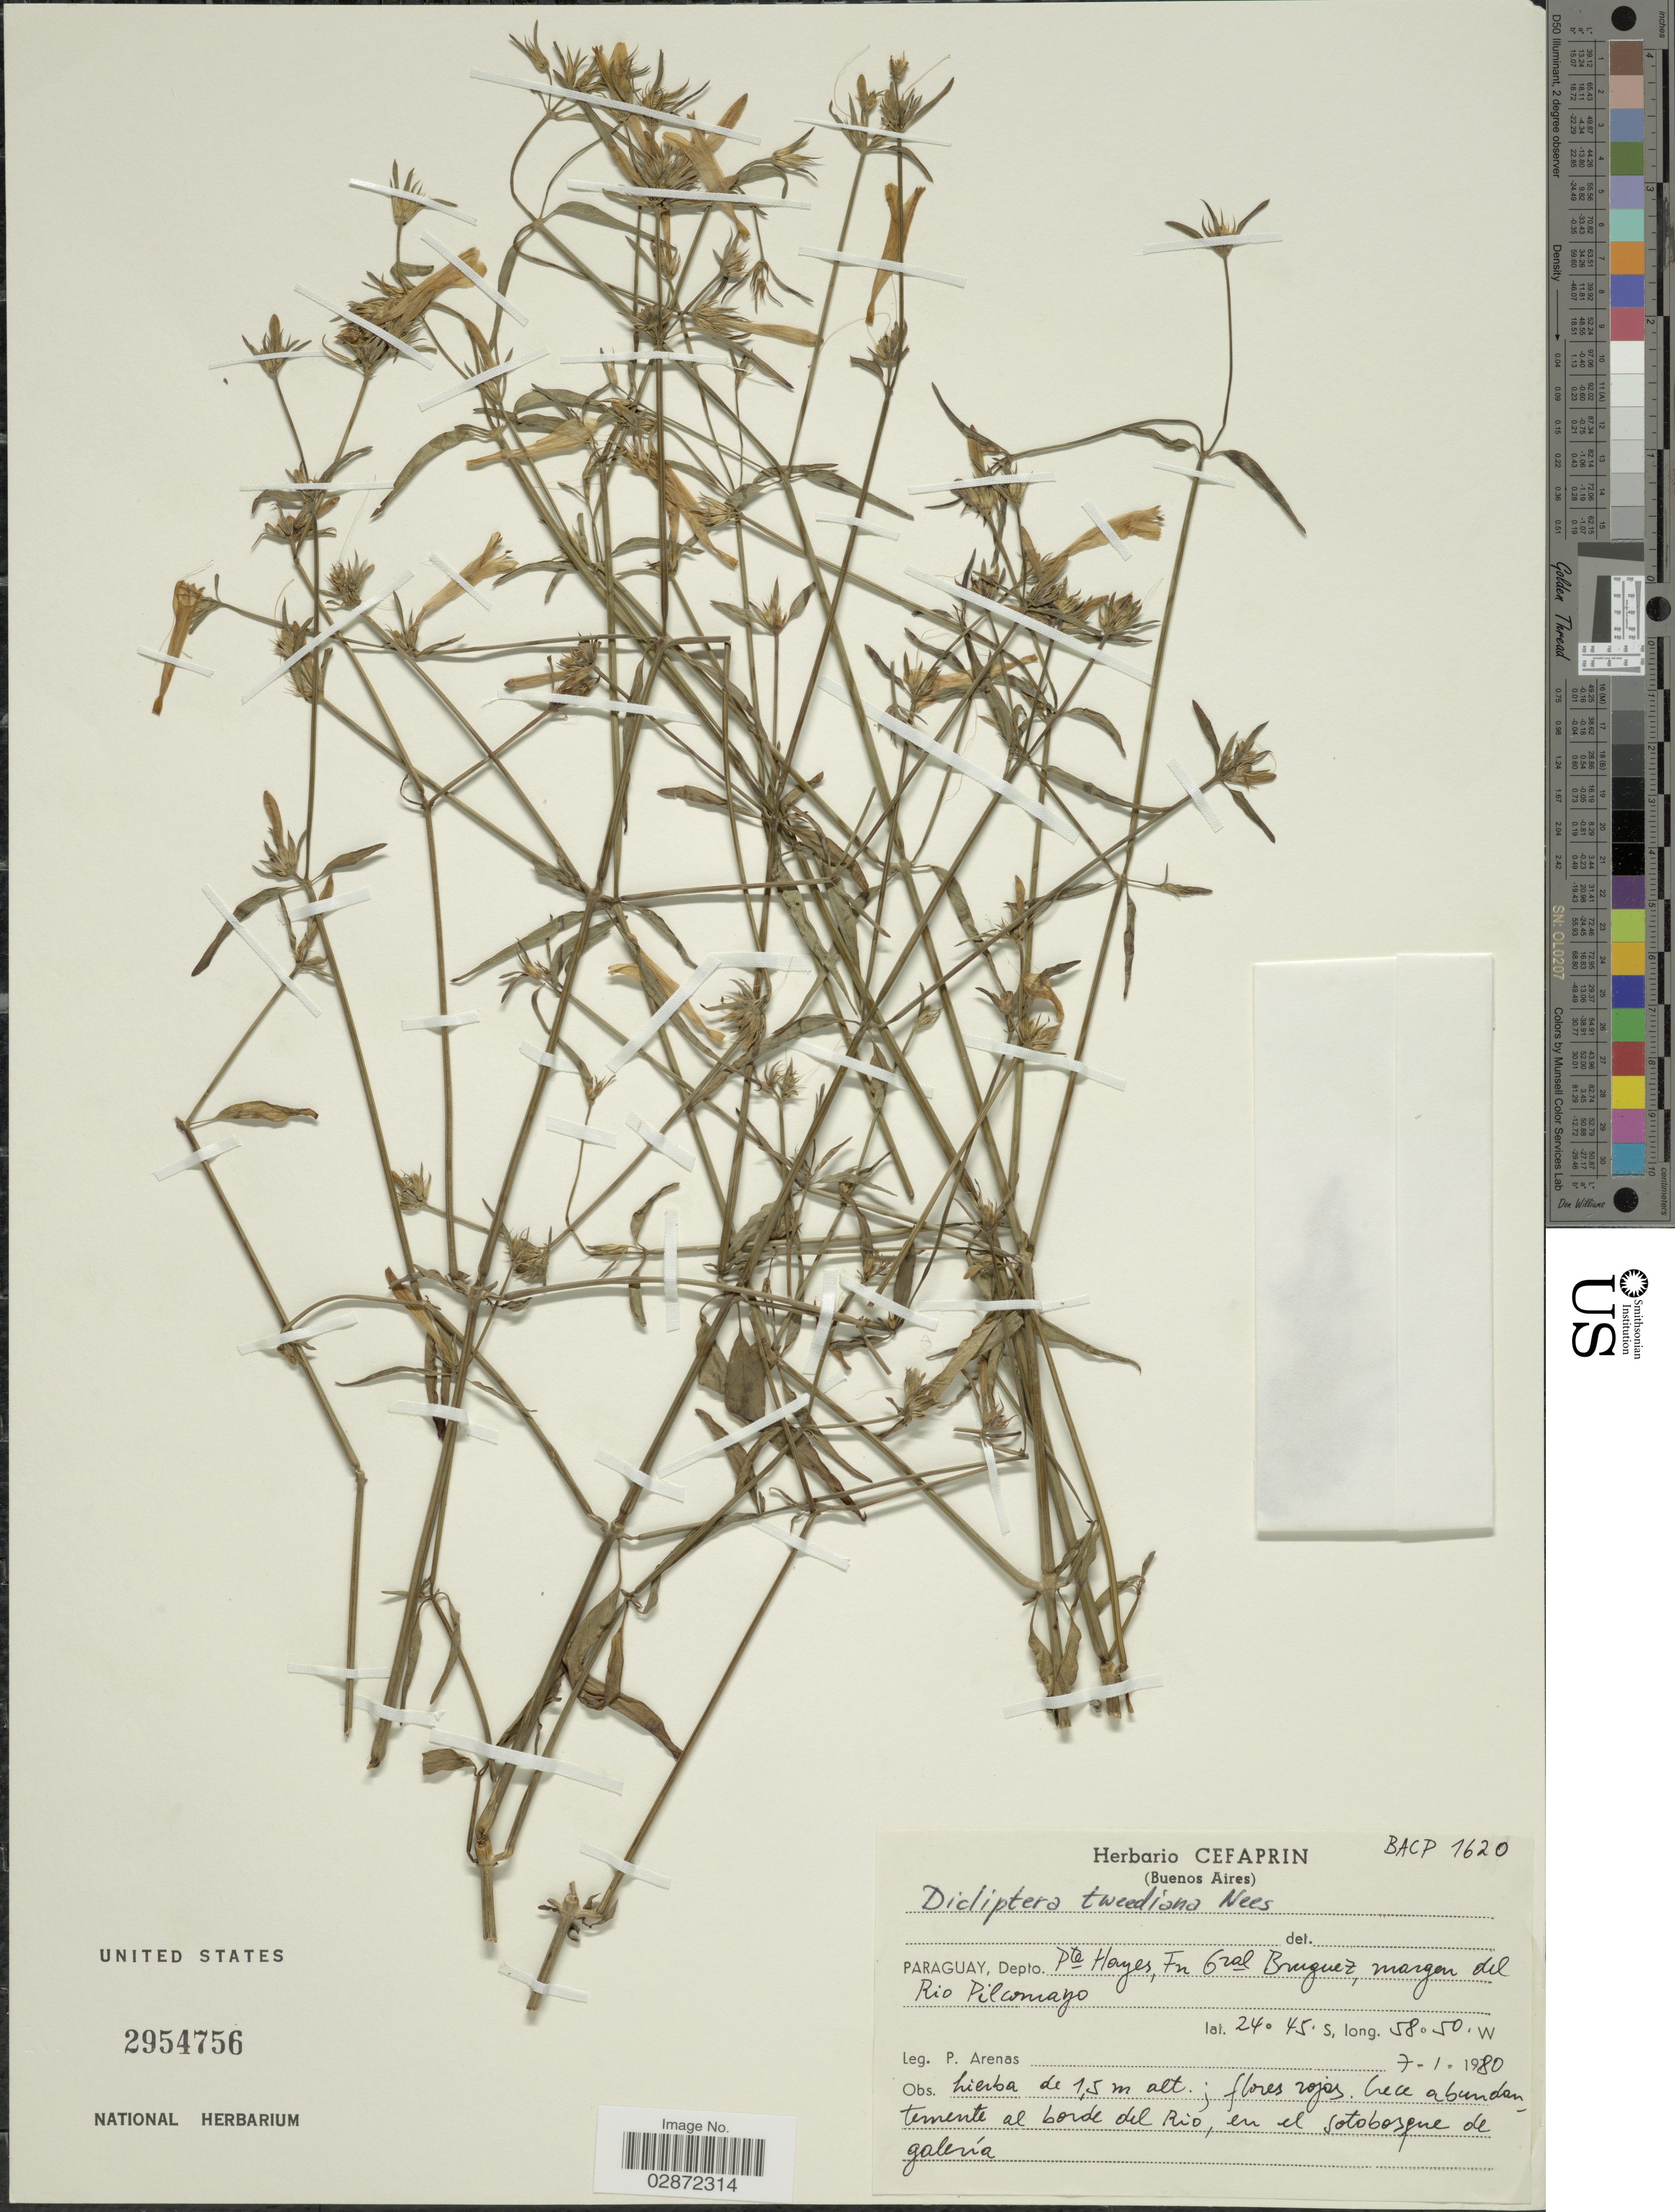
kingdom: Plantae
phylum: Tracheophyta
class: Magnoliopsida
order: Lamiales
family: Acanthaceae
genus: Dicliptera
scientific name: Dicliptera squarrosa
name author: Nees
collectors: P. Arenas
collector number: BACP1620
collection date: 1980-01-07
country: Paraguay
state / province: Presidente Hayes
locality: Depto. Pte Hayes, Fn Gral Bruguez, margen del Rio Pilcomayo.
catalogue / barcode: US 2954756